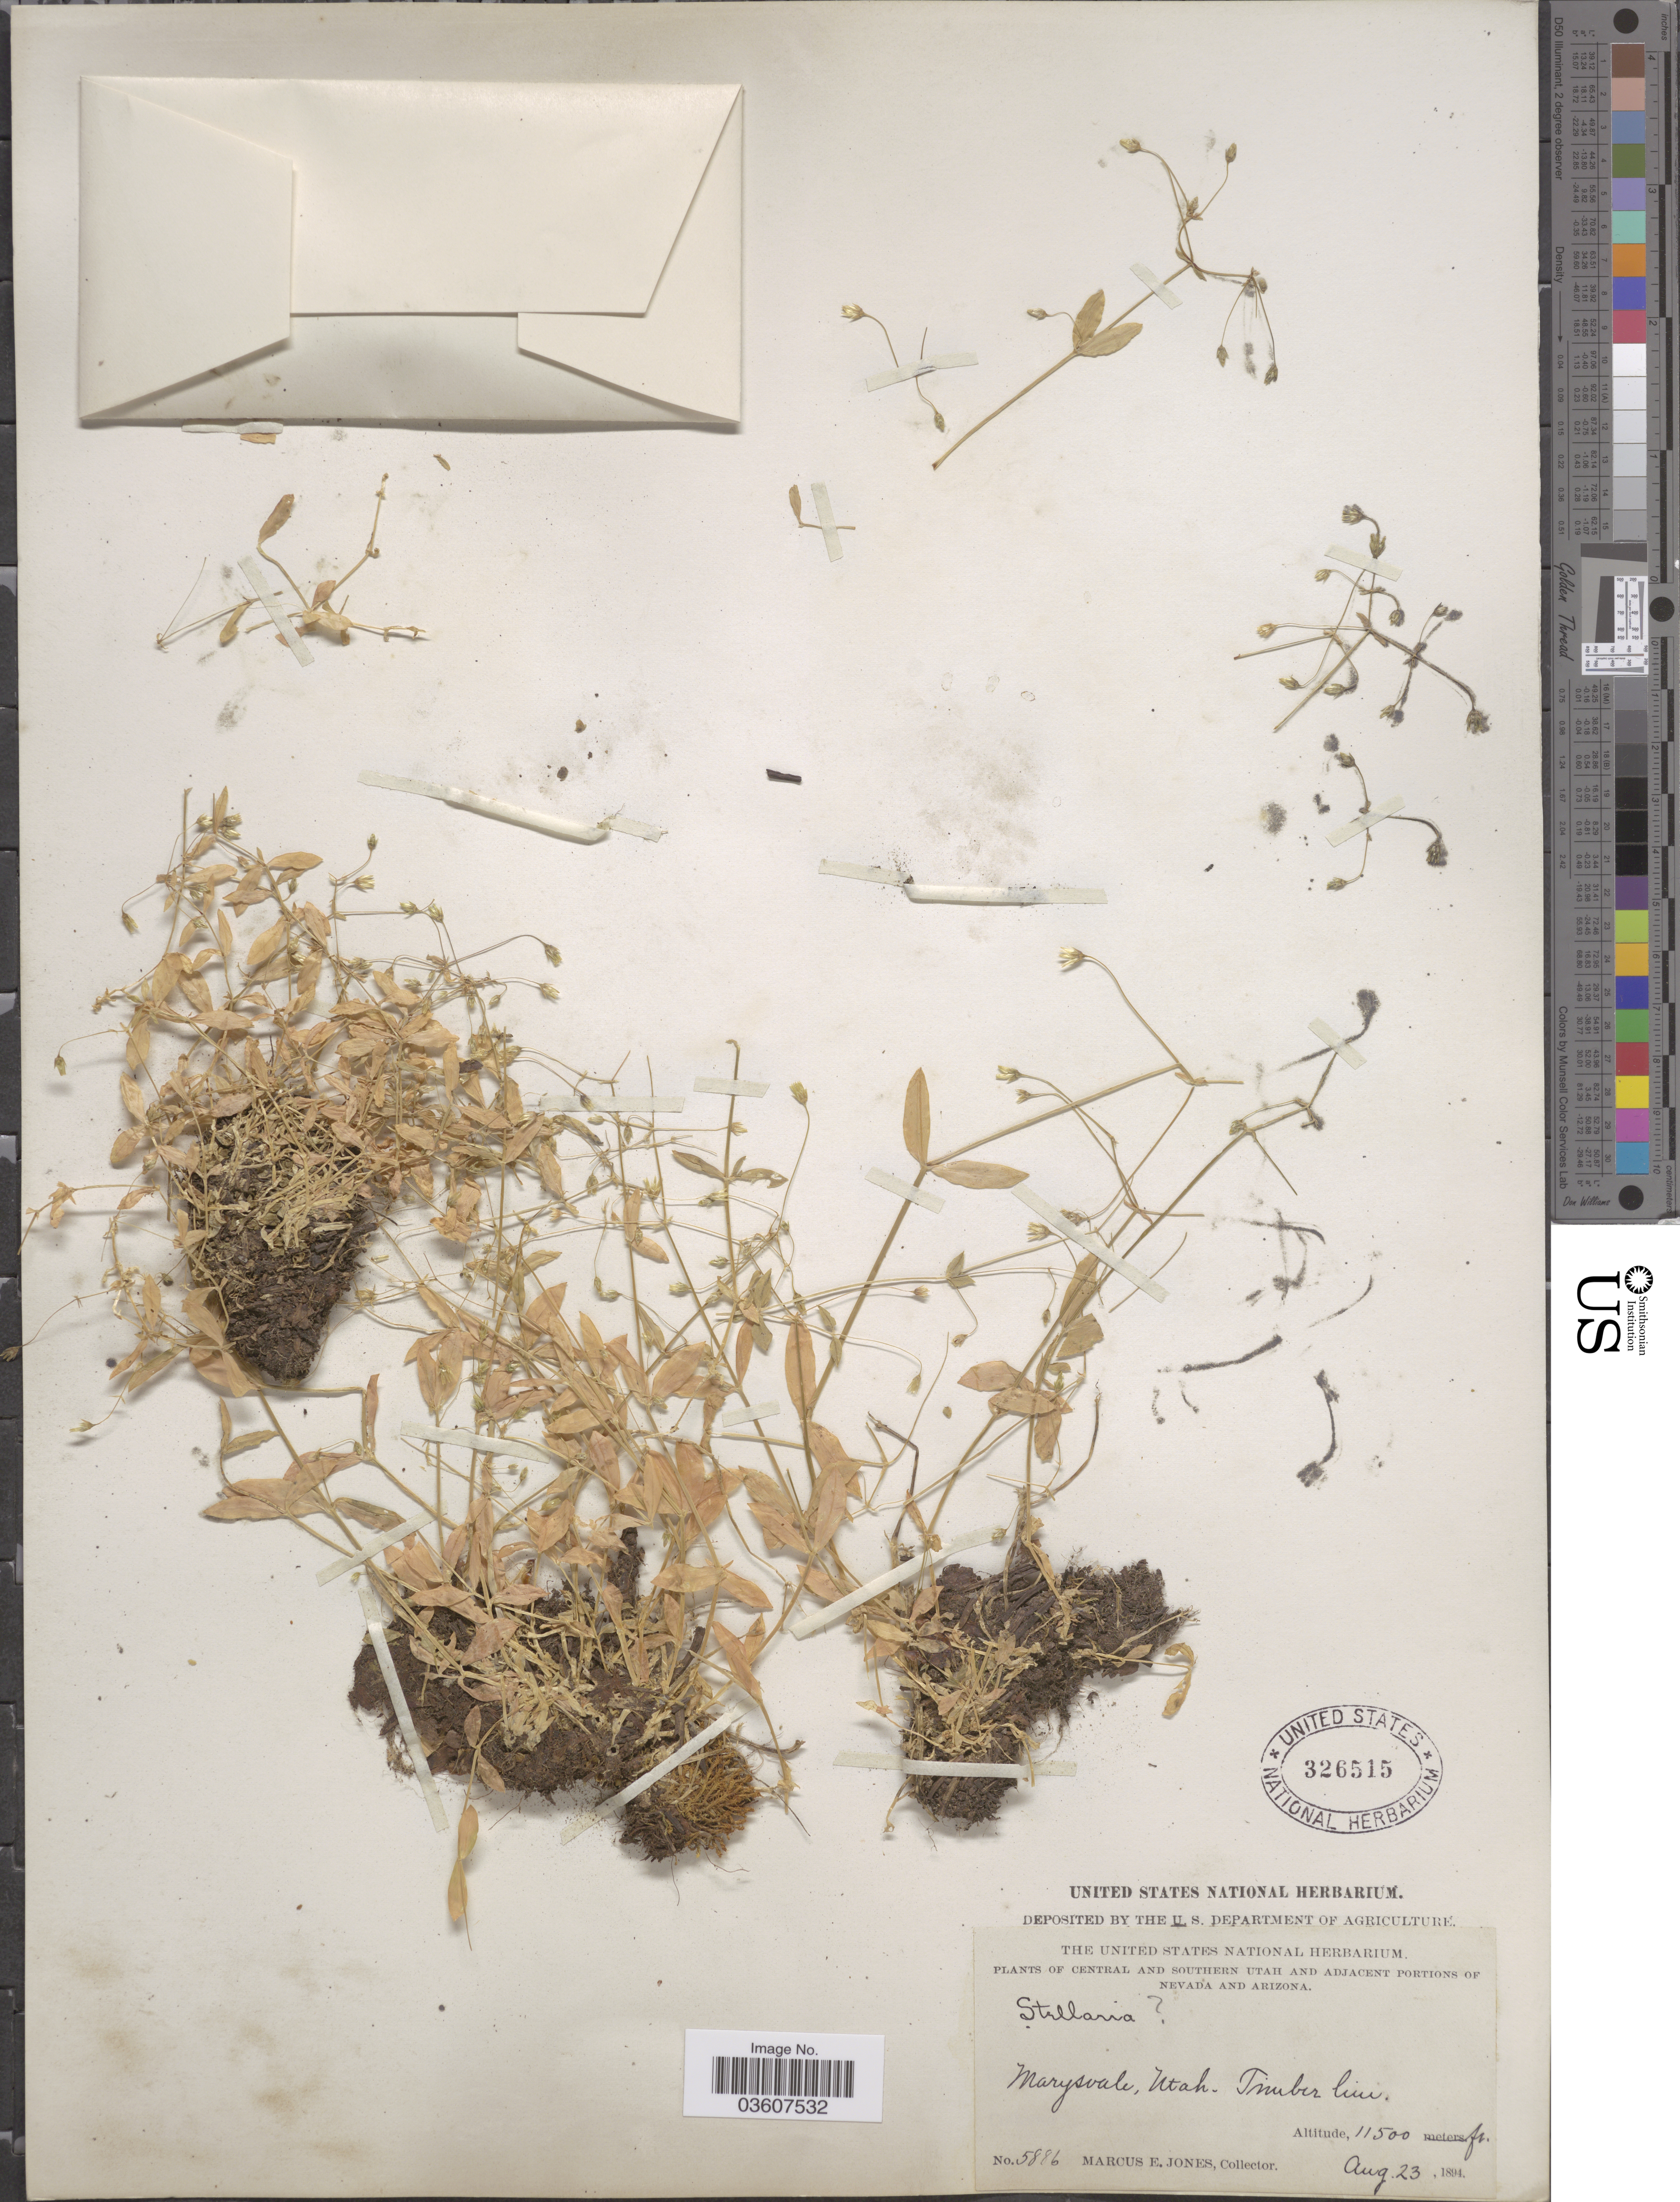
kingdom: Plantae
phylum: Tracheophyta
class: Magnoliopsida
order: Caryophyllales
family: Caryophyllaceae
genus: Stellaria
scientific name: Stellaria umbellata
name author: Turcz.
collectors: M. E. Jones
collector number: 5886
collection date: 1894-08-23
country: United States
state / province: Utah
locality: Central and Southern Utah. Marysvale. Timber line.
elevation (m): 3505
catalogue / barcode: US 326515